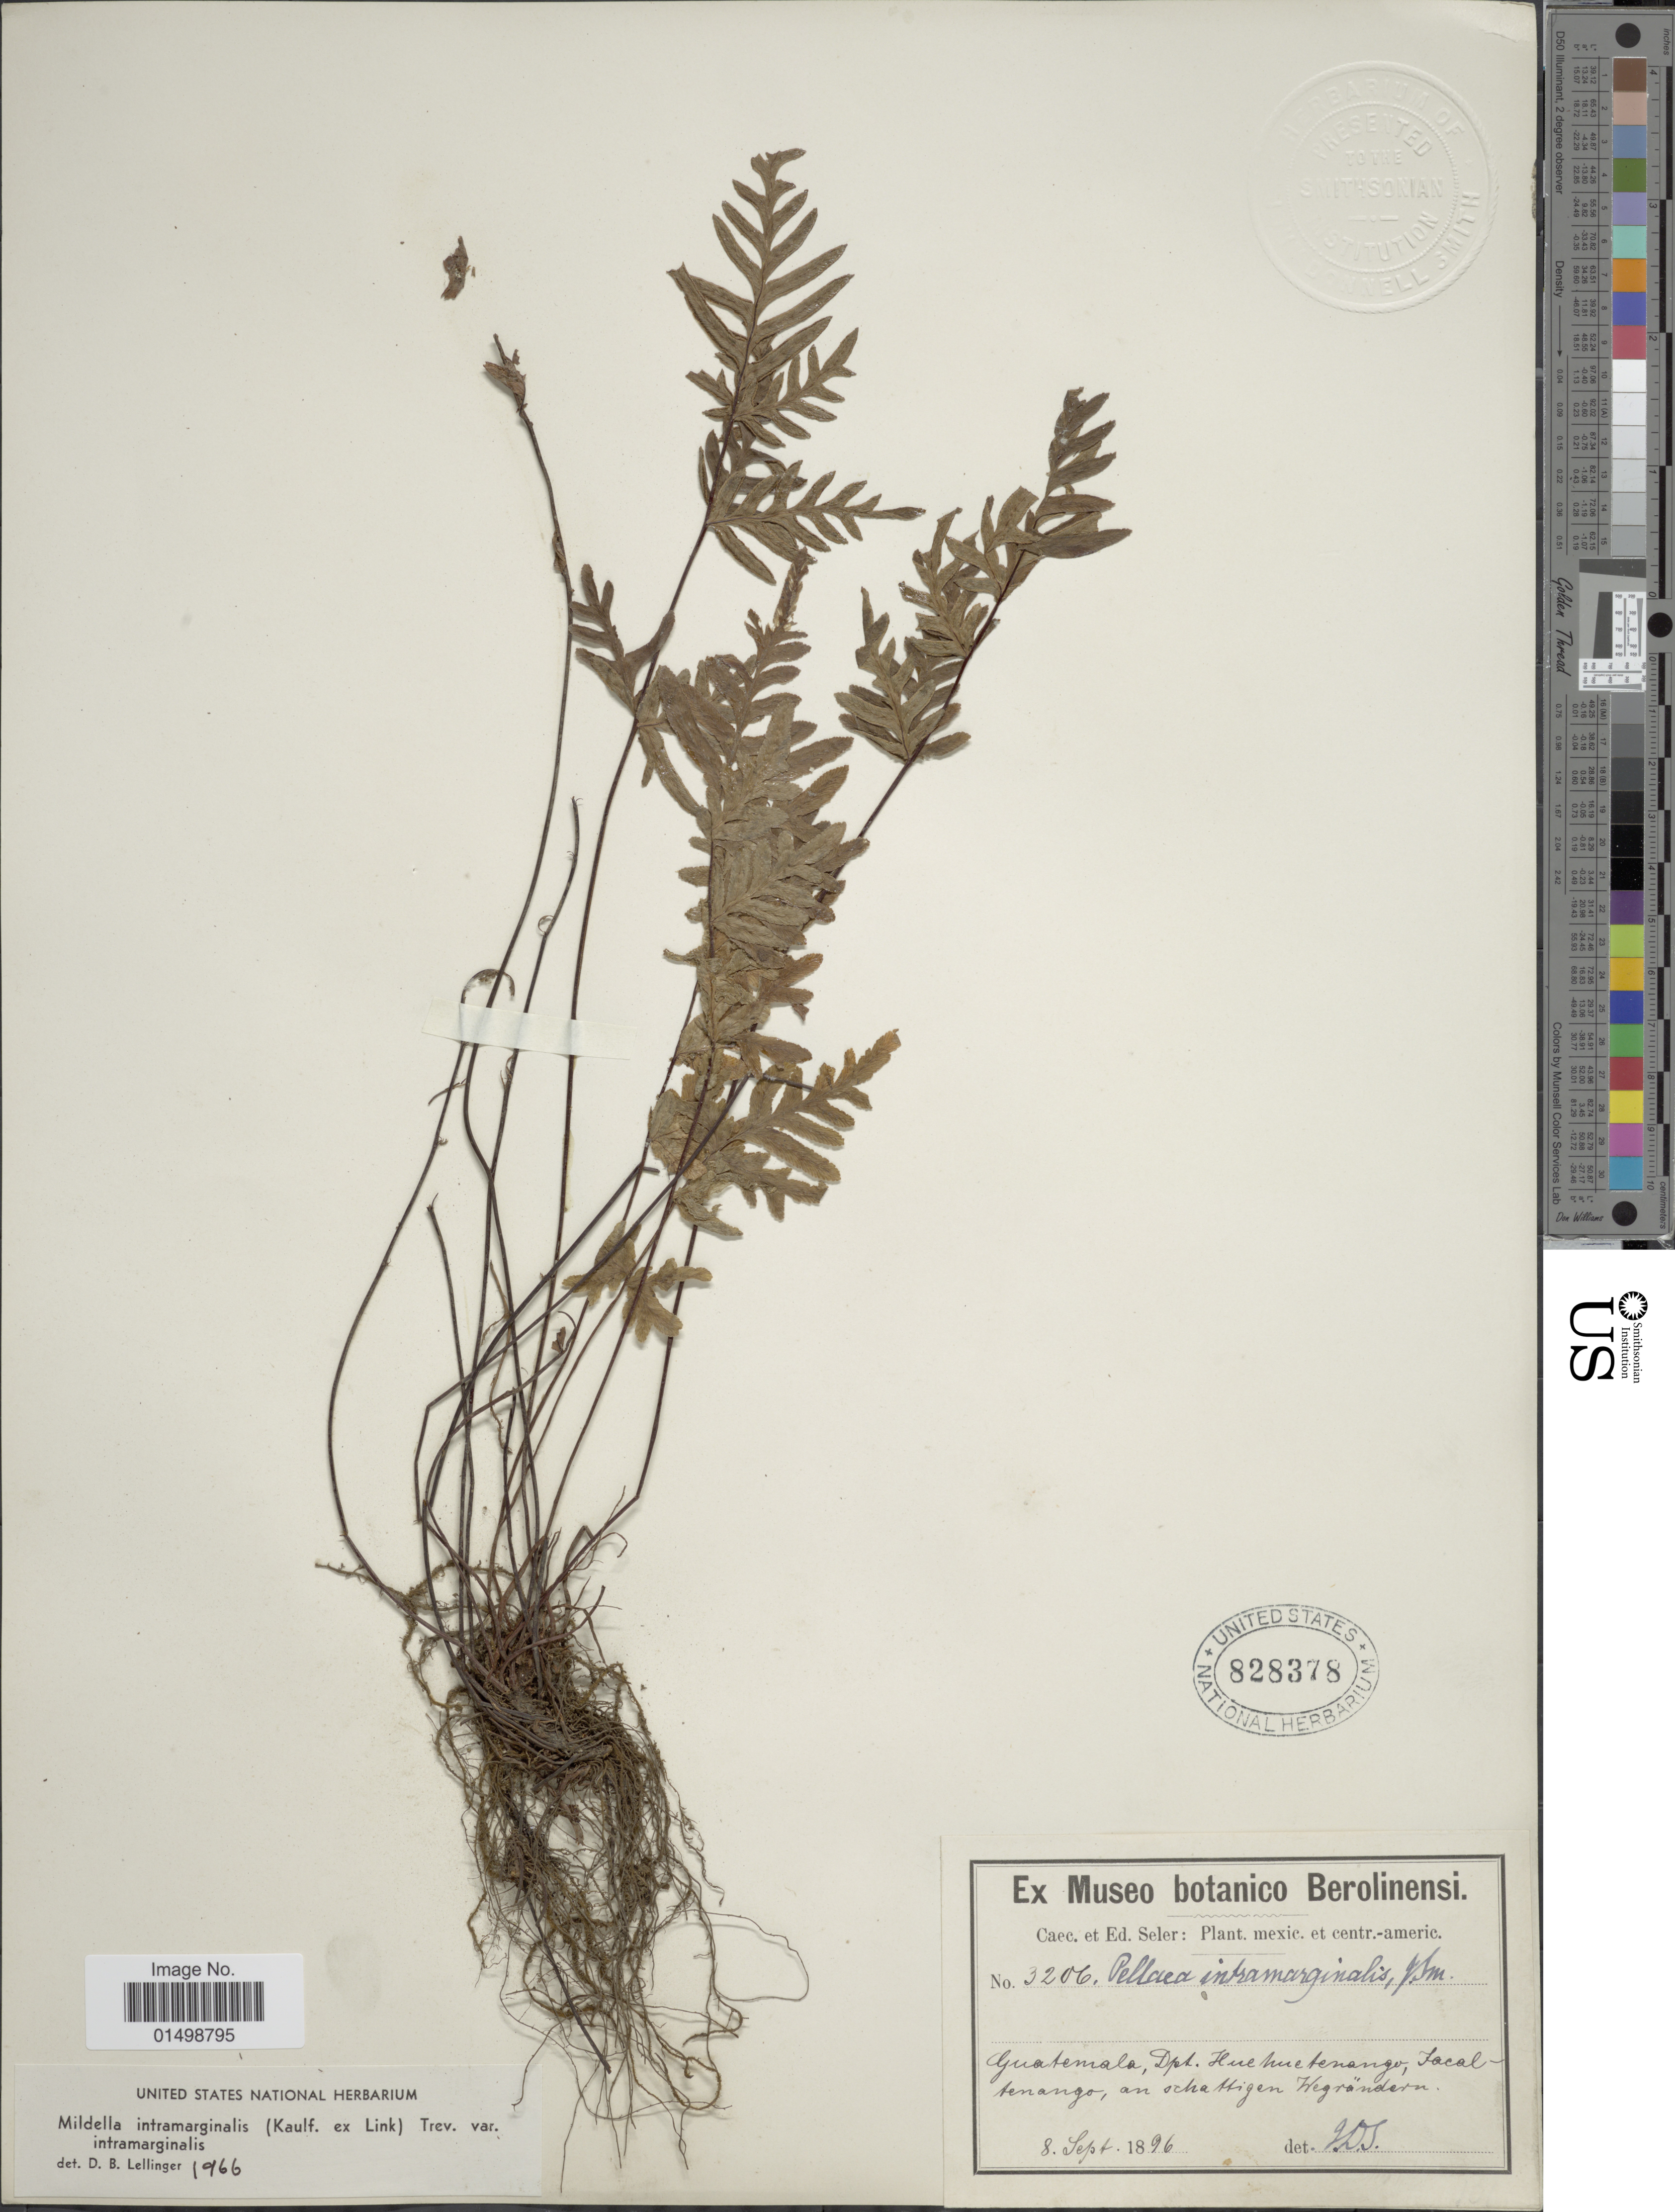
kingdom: Plantae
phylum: Tracheophyta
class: Polypodiopsida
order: Polypodiales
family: Pteridaceae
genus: Cheilanthes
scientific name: Cheilanthes intramarginalis var. intramarginalis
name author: (Kaulf.) Hook.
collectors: ex Caec. et Ed Seler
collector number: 3206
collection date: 1896-09-08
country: Guatemala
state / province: Huehuetenango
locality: Jacaltenango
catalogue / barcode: US 828378